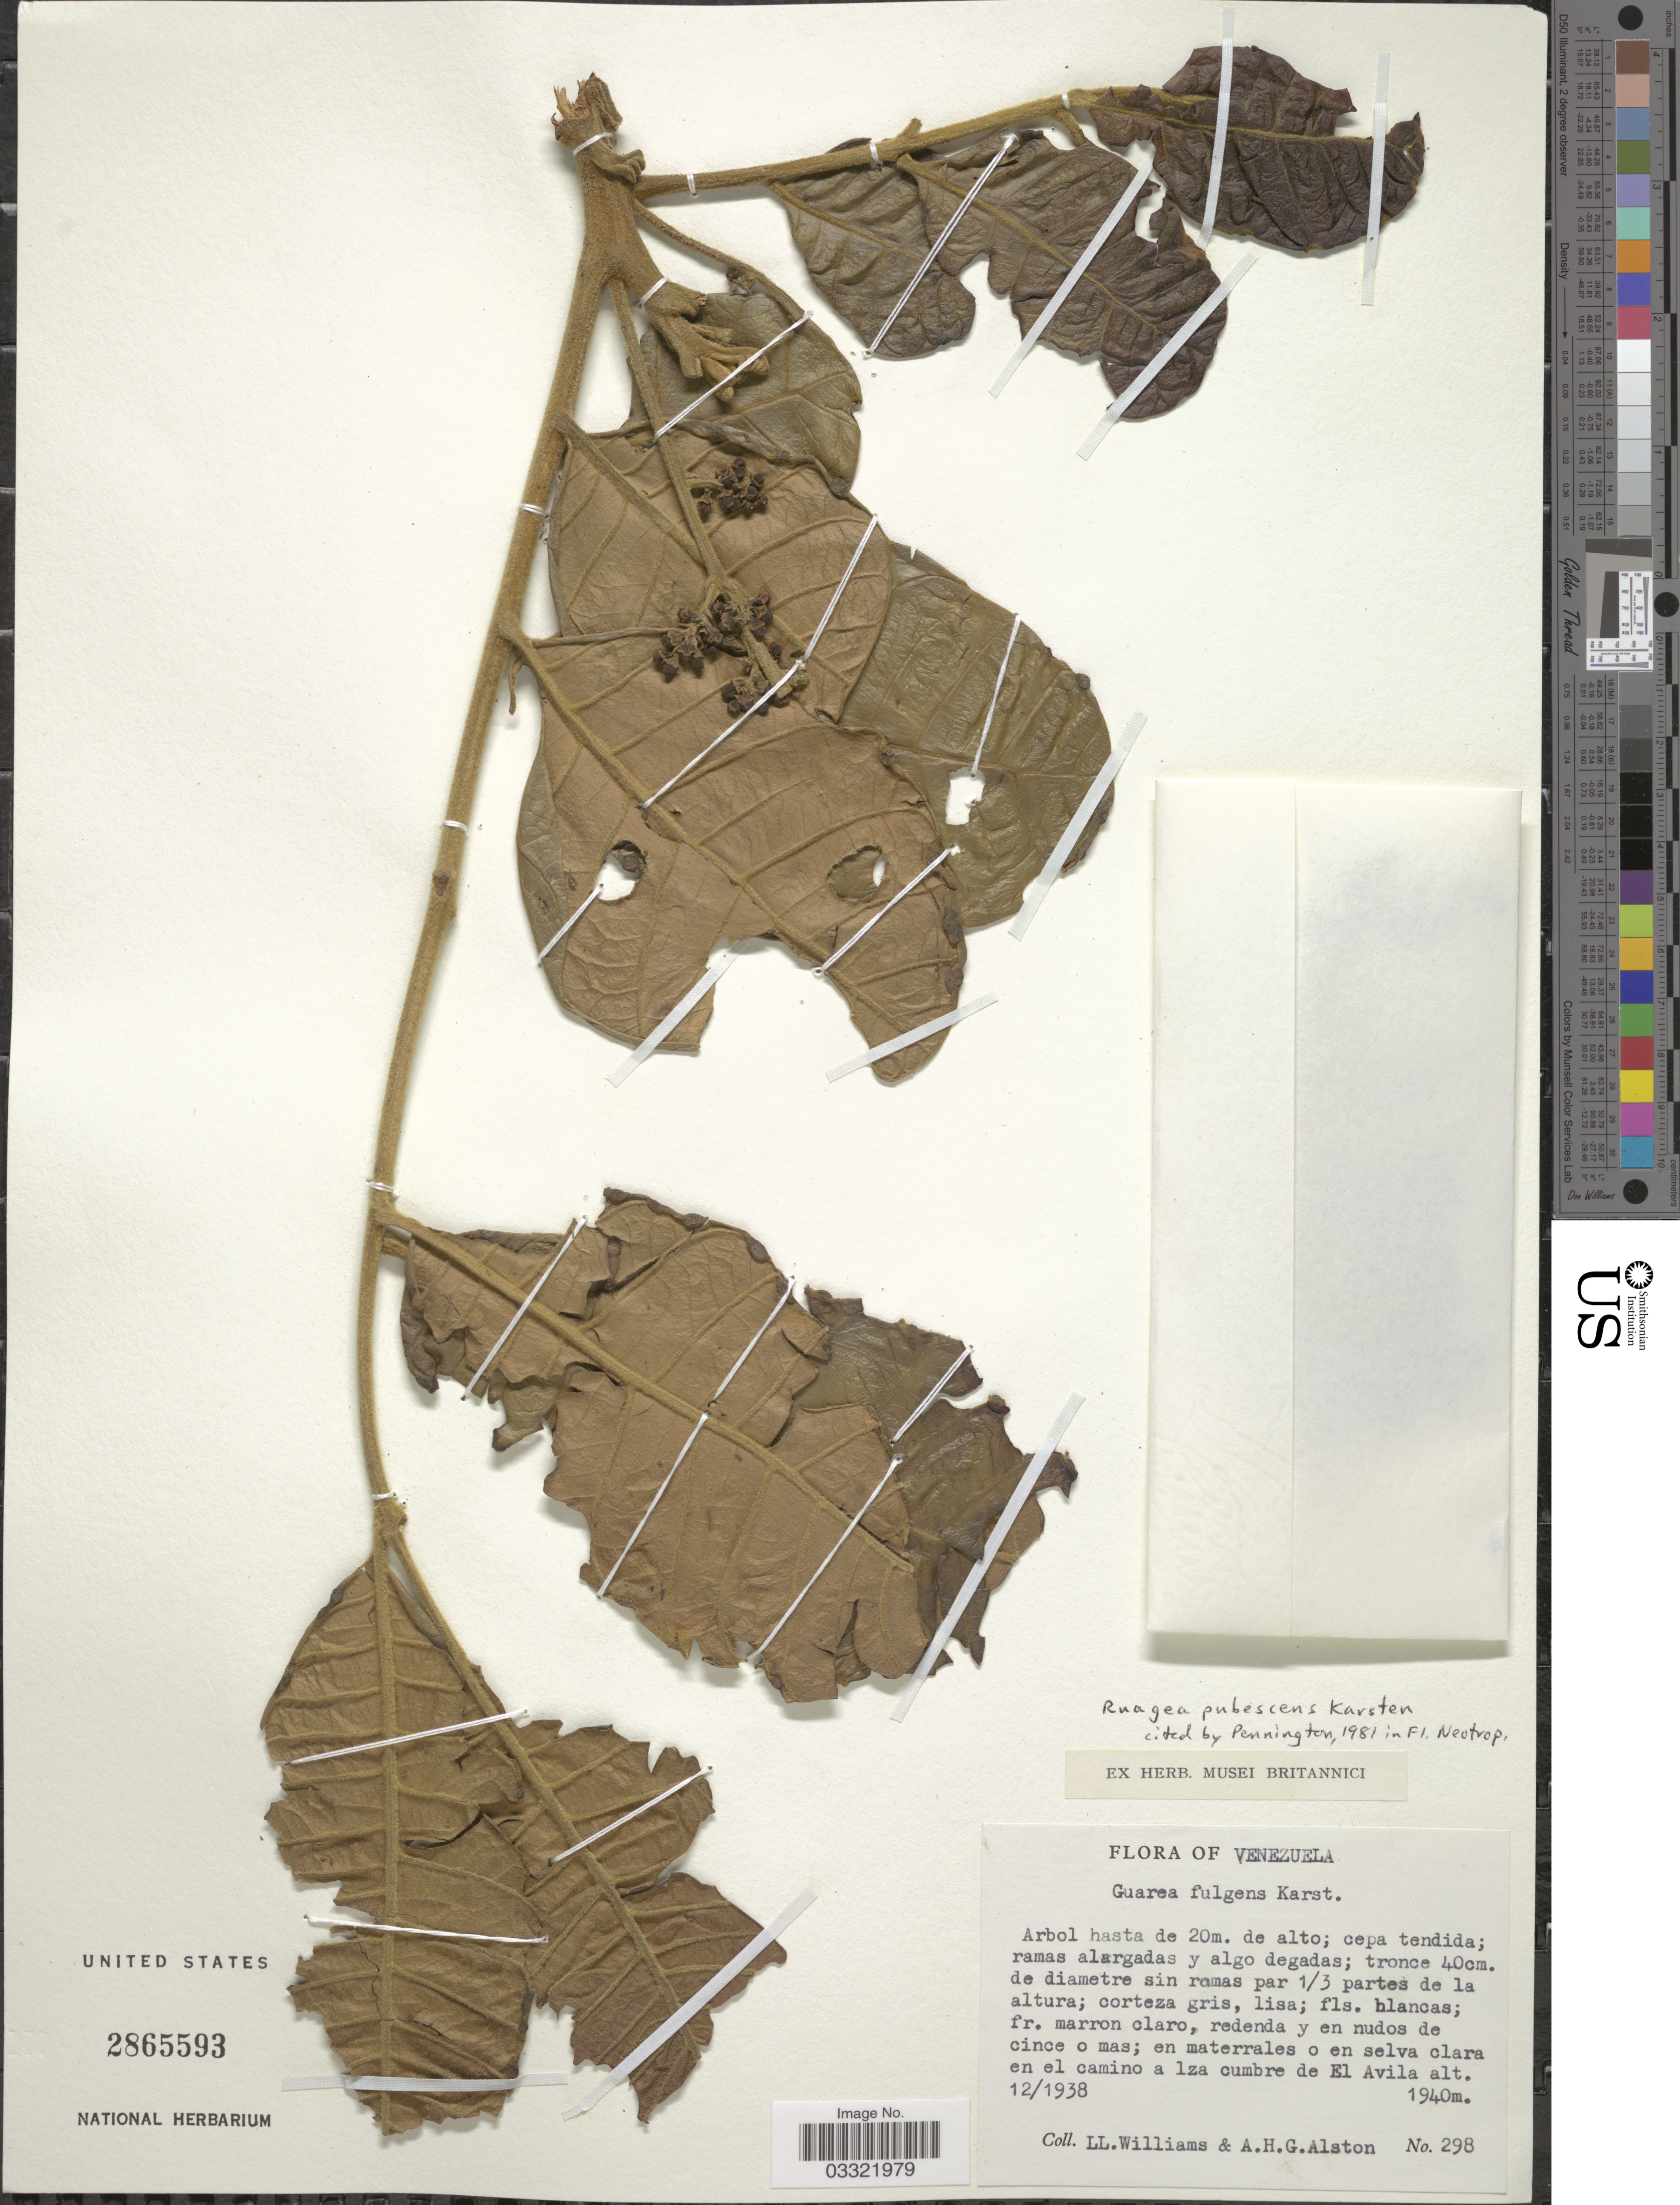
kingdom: Plantae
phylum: Tracheophyta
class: Magnoliopsida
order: Sapindales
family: Meliaceae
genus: Ruagea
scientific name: Ruagea pubescens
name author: H. Karst.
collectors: Ll. Williams & A. H. Alston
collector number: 298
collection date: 1938-12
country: Venezuela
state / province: Miranda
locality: En materrales o en selva clara en el camino a lza cumbre de El Avila.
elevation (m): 1940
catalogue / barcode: US 2865593